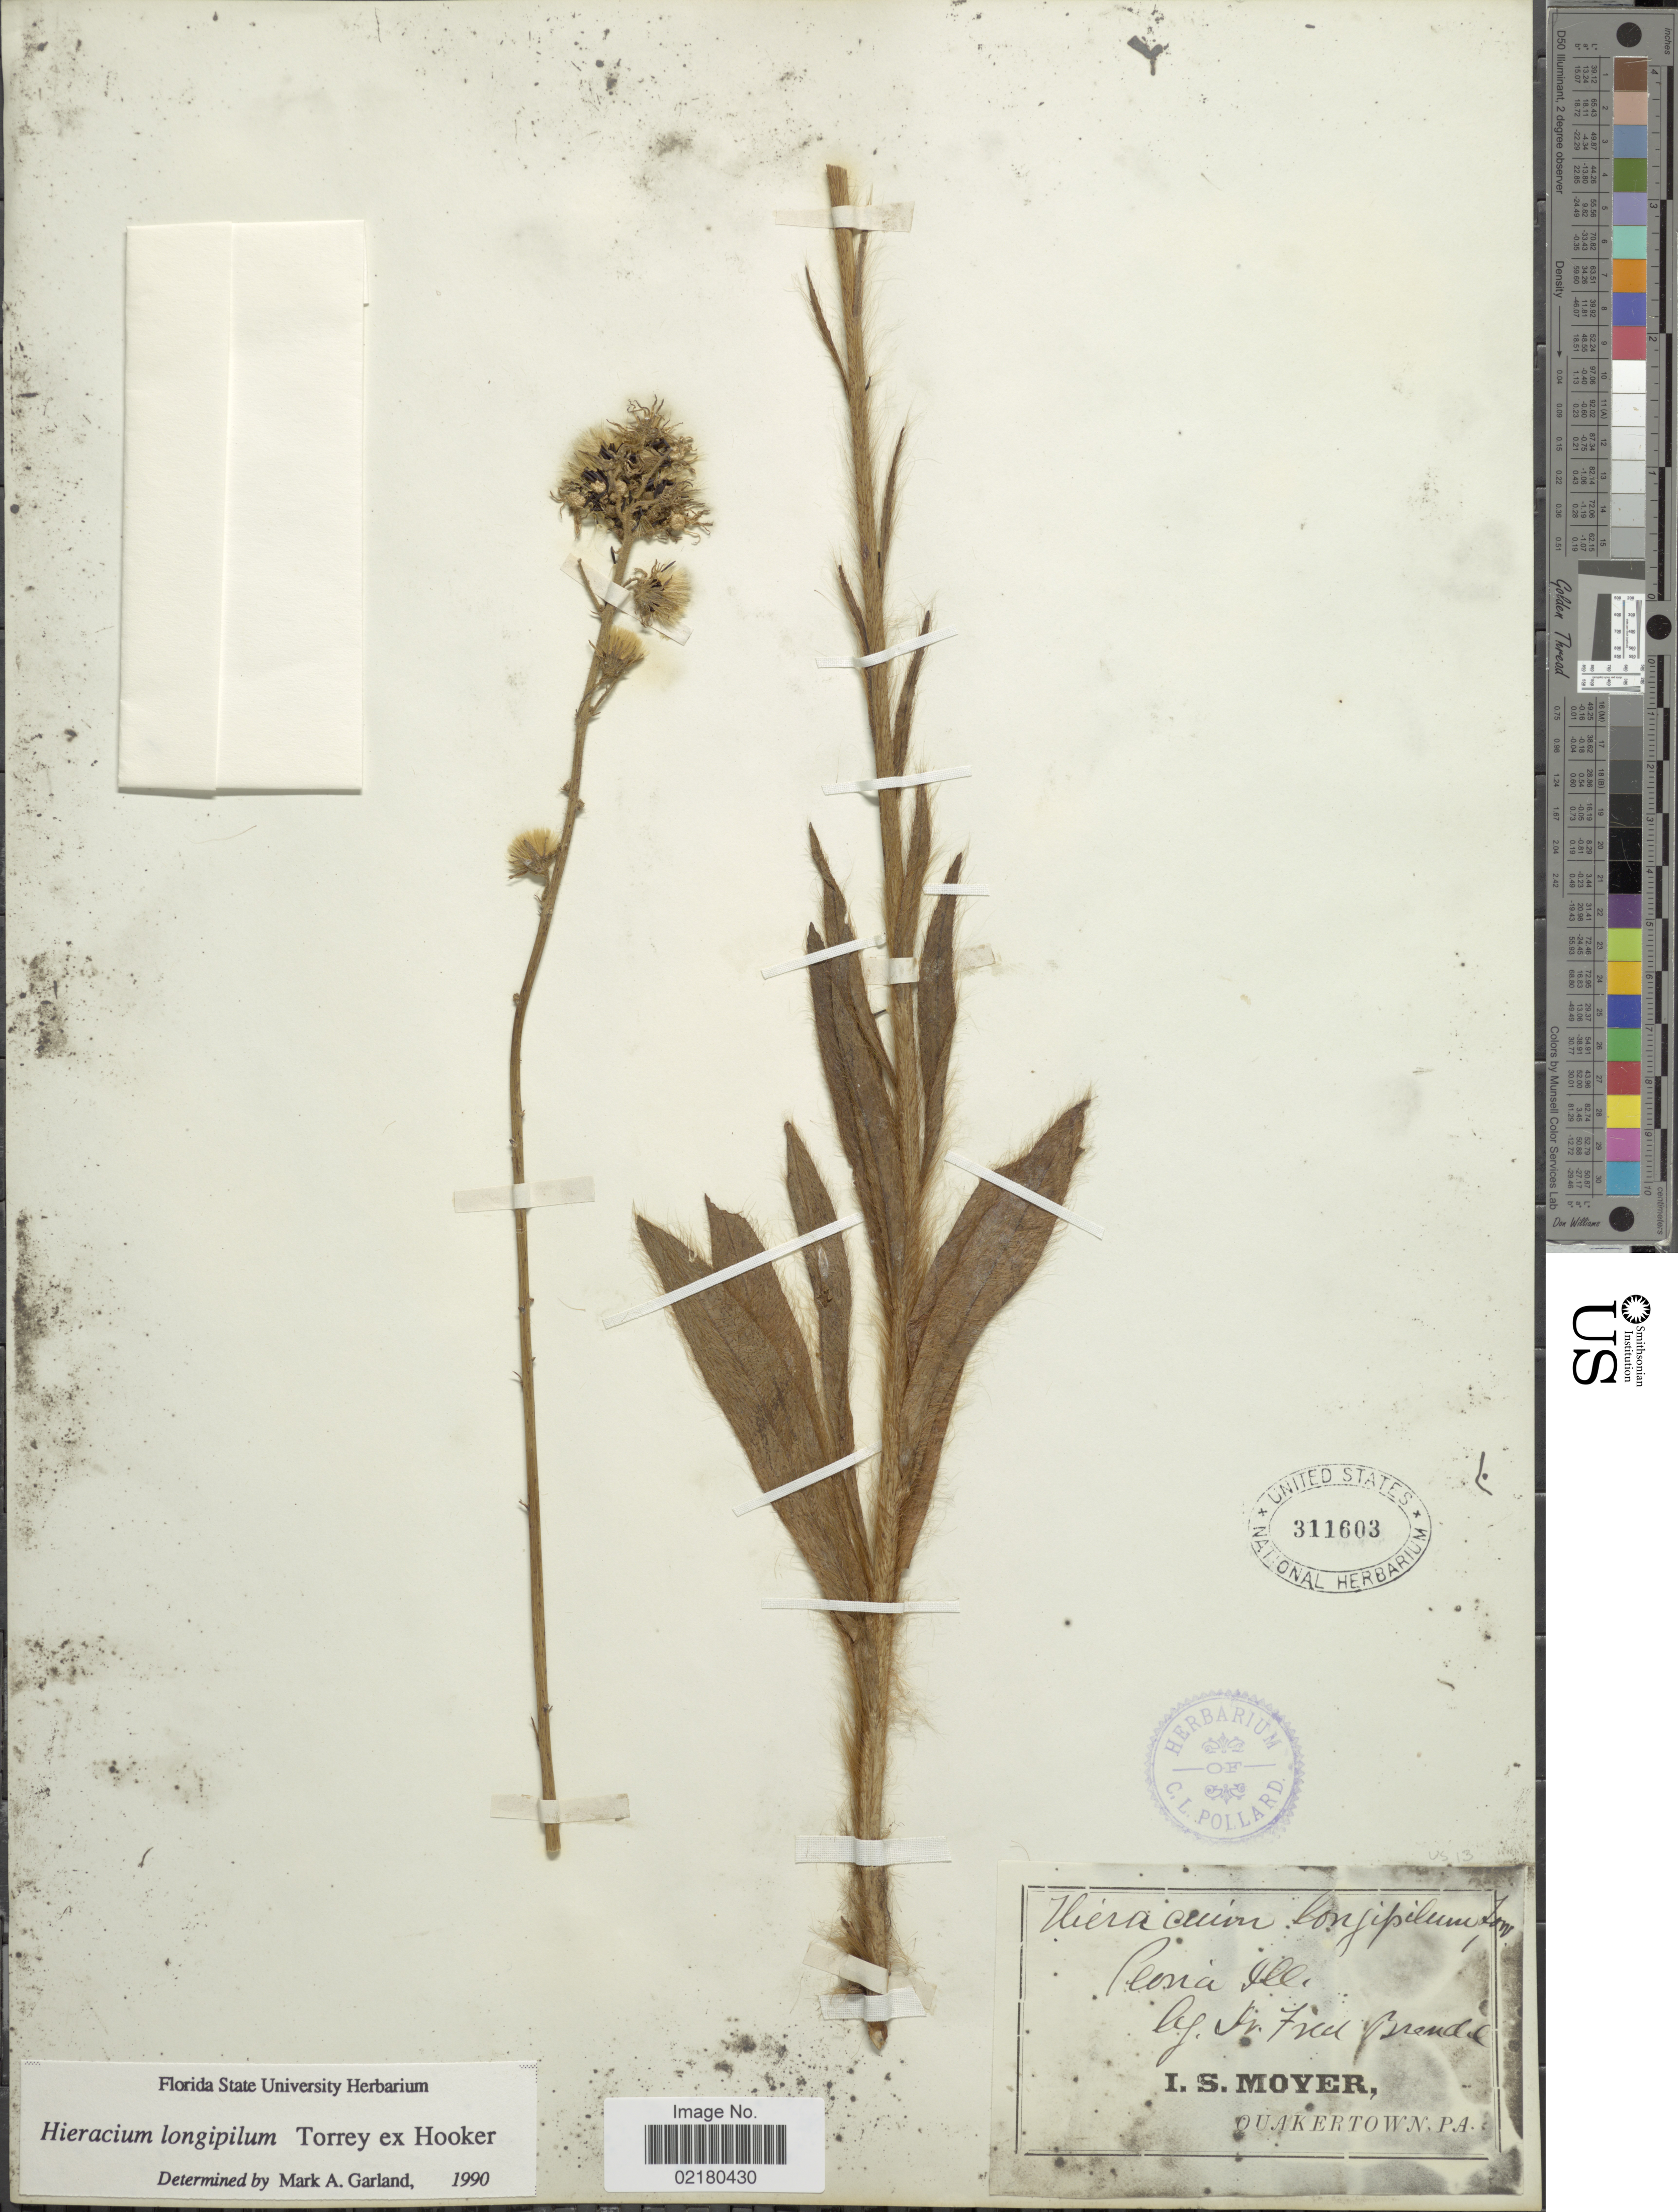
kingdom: Plantae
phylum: Tracheophyta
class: Magnoliopsida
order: Asterales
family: Asteraceae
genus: Hieracium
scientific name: Hieracium longipilum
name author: Torr. ex Hook.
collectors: F. Brendel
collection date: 1990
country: United States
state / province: Illinois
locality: Peoria, Ill.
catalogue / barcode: US 311603